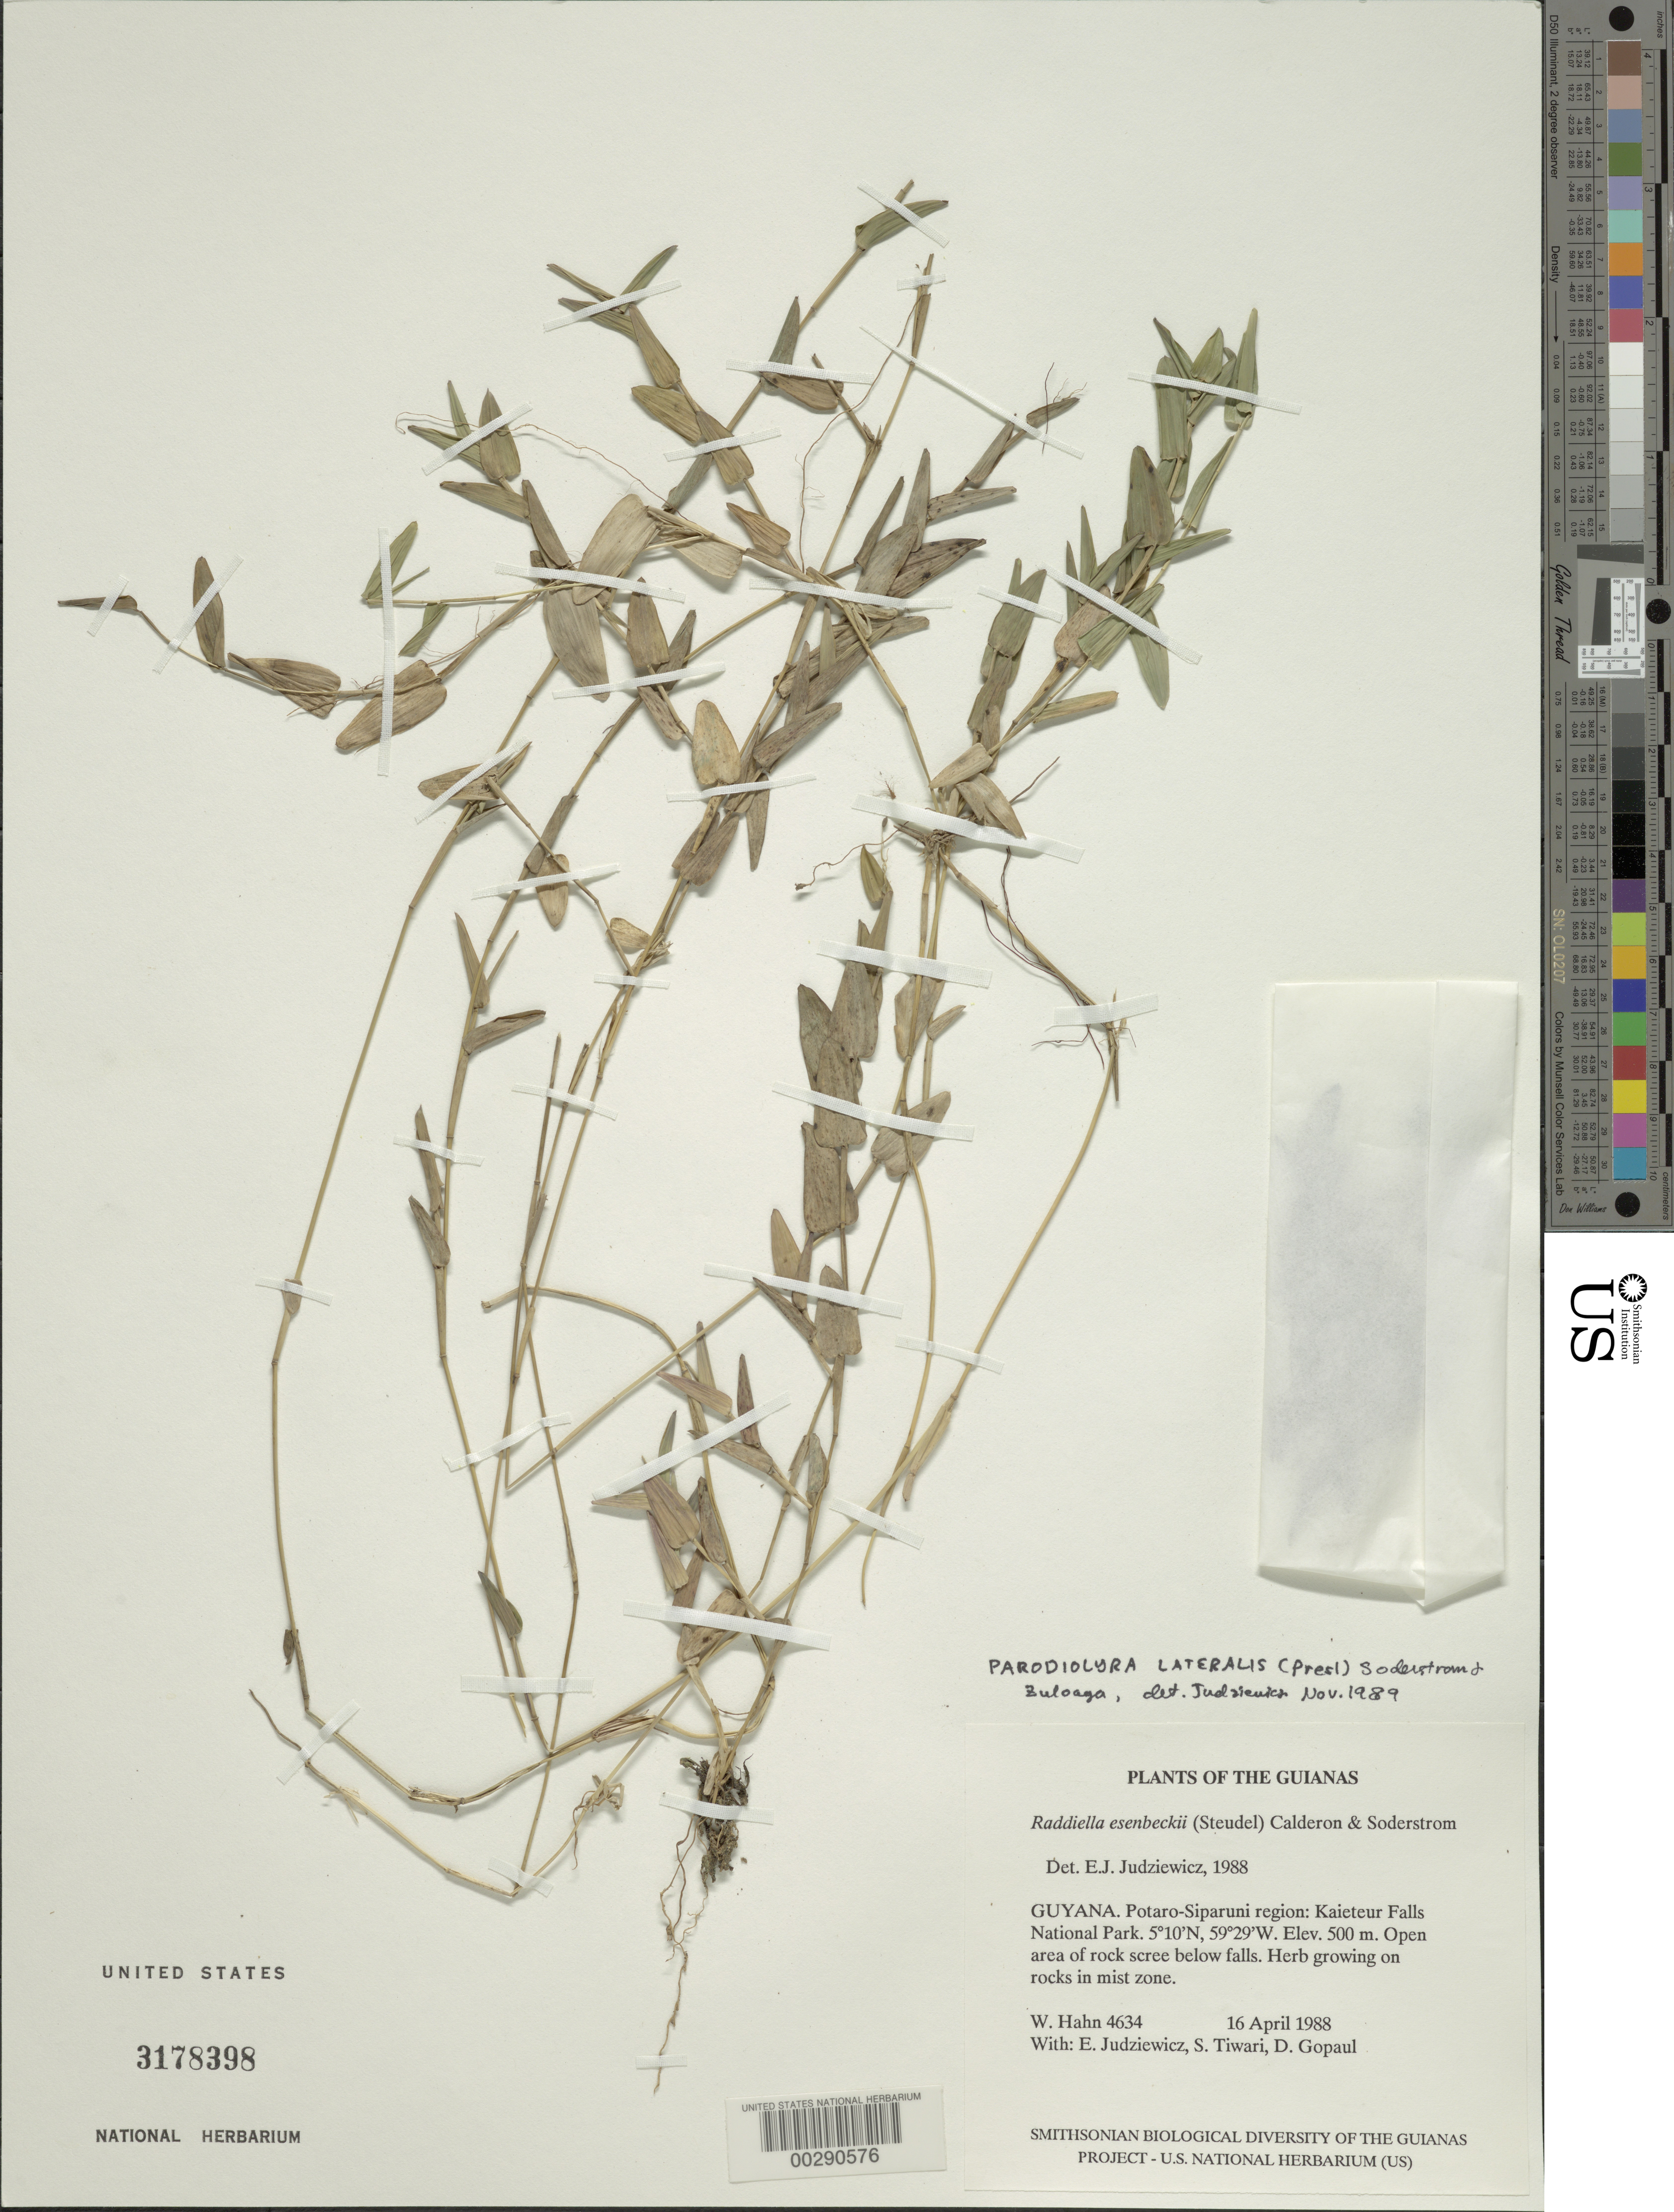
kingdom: Plantae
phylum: Tracheophyta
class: Liliopsida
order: Poales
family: Poaceae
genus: Parodiolyra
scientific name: Parodiolyra lateralis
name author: (J. Presl ex Nees) Soderstr. & Zuloaga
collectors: W. Hahn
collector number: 4634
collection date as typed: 16 Apr 1988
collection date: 1988-04-16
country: Guyana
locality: Potaro-siparuni region: kaieteur falls national park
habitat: On rocks in mist zone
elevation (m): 500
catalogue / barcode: US 3178398